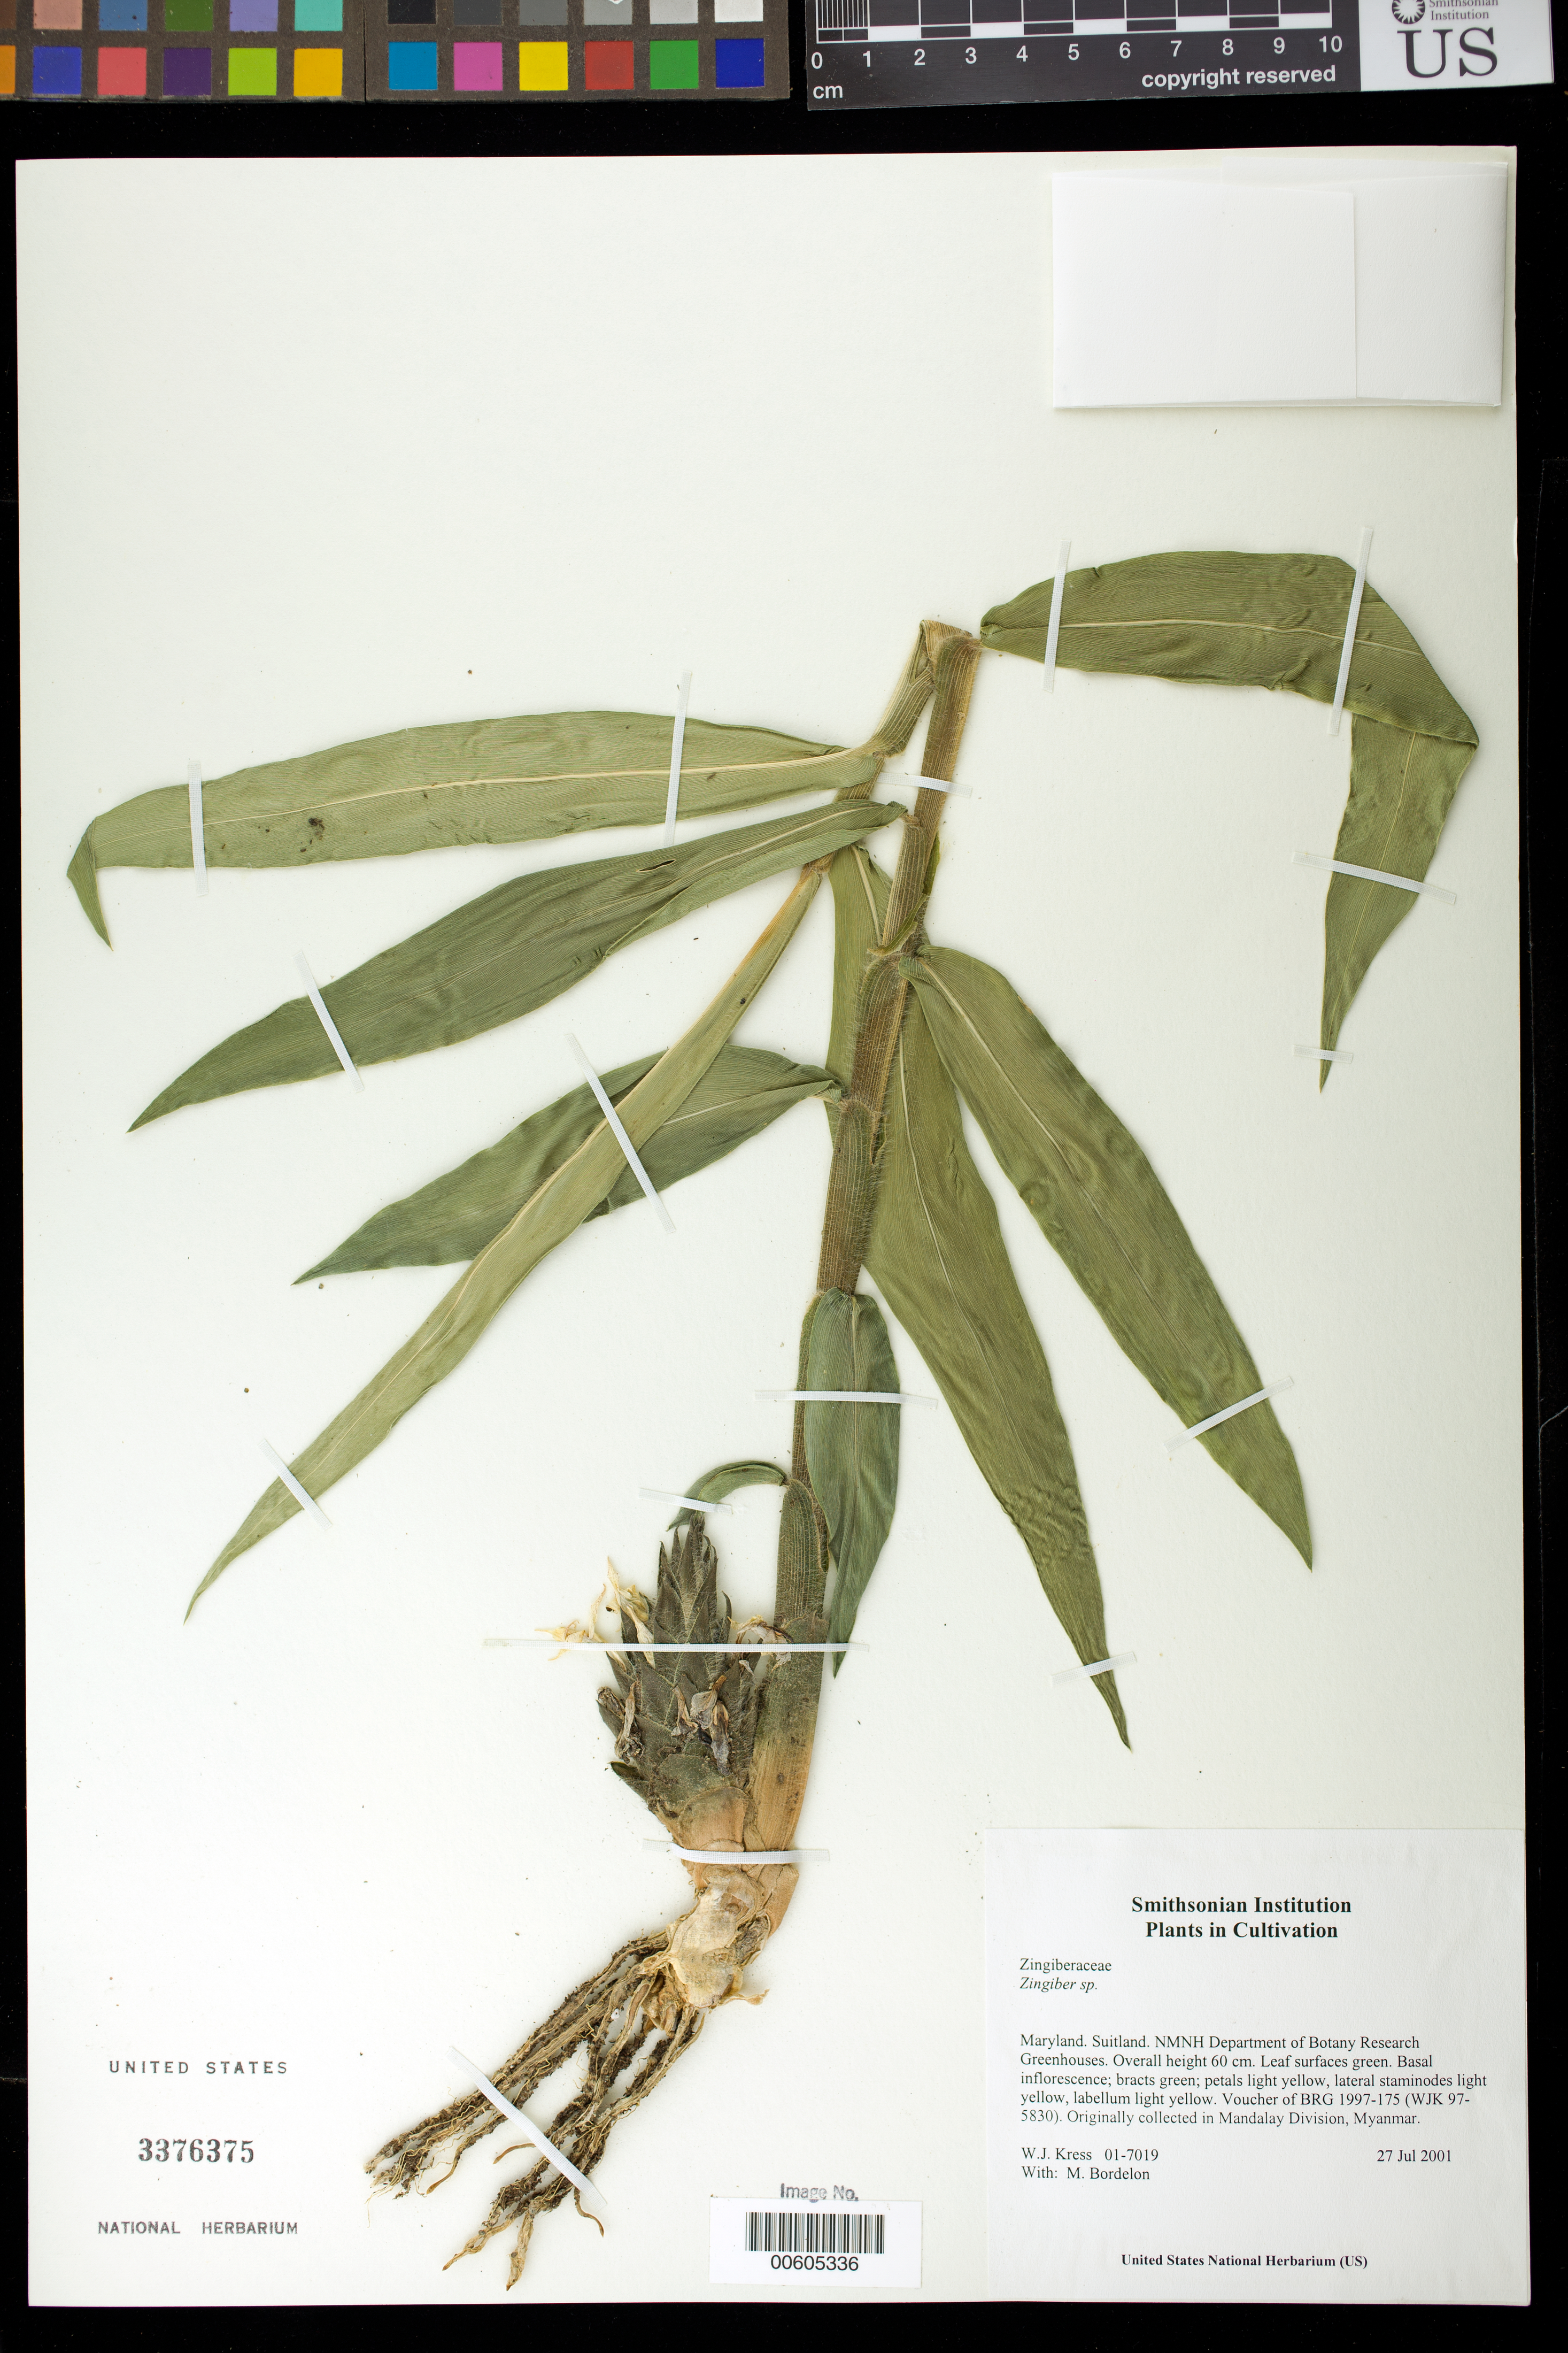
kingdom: Plantae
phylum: Tracheophyta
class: Liliopsida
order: Zingiberales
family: Zingiberaceae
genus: Zingiber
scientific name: Zingiber barbatum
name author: Wall.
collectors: W. J. Kress & M. Bordelon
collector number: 01-7019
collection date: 2001-07-27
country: United States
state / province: Maryland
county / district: Prince George's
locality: NMNH Botany Research Greenhouses. Suitland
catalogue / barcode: US 3376375